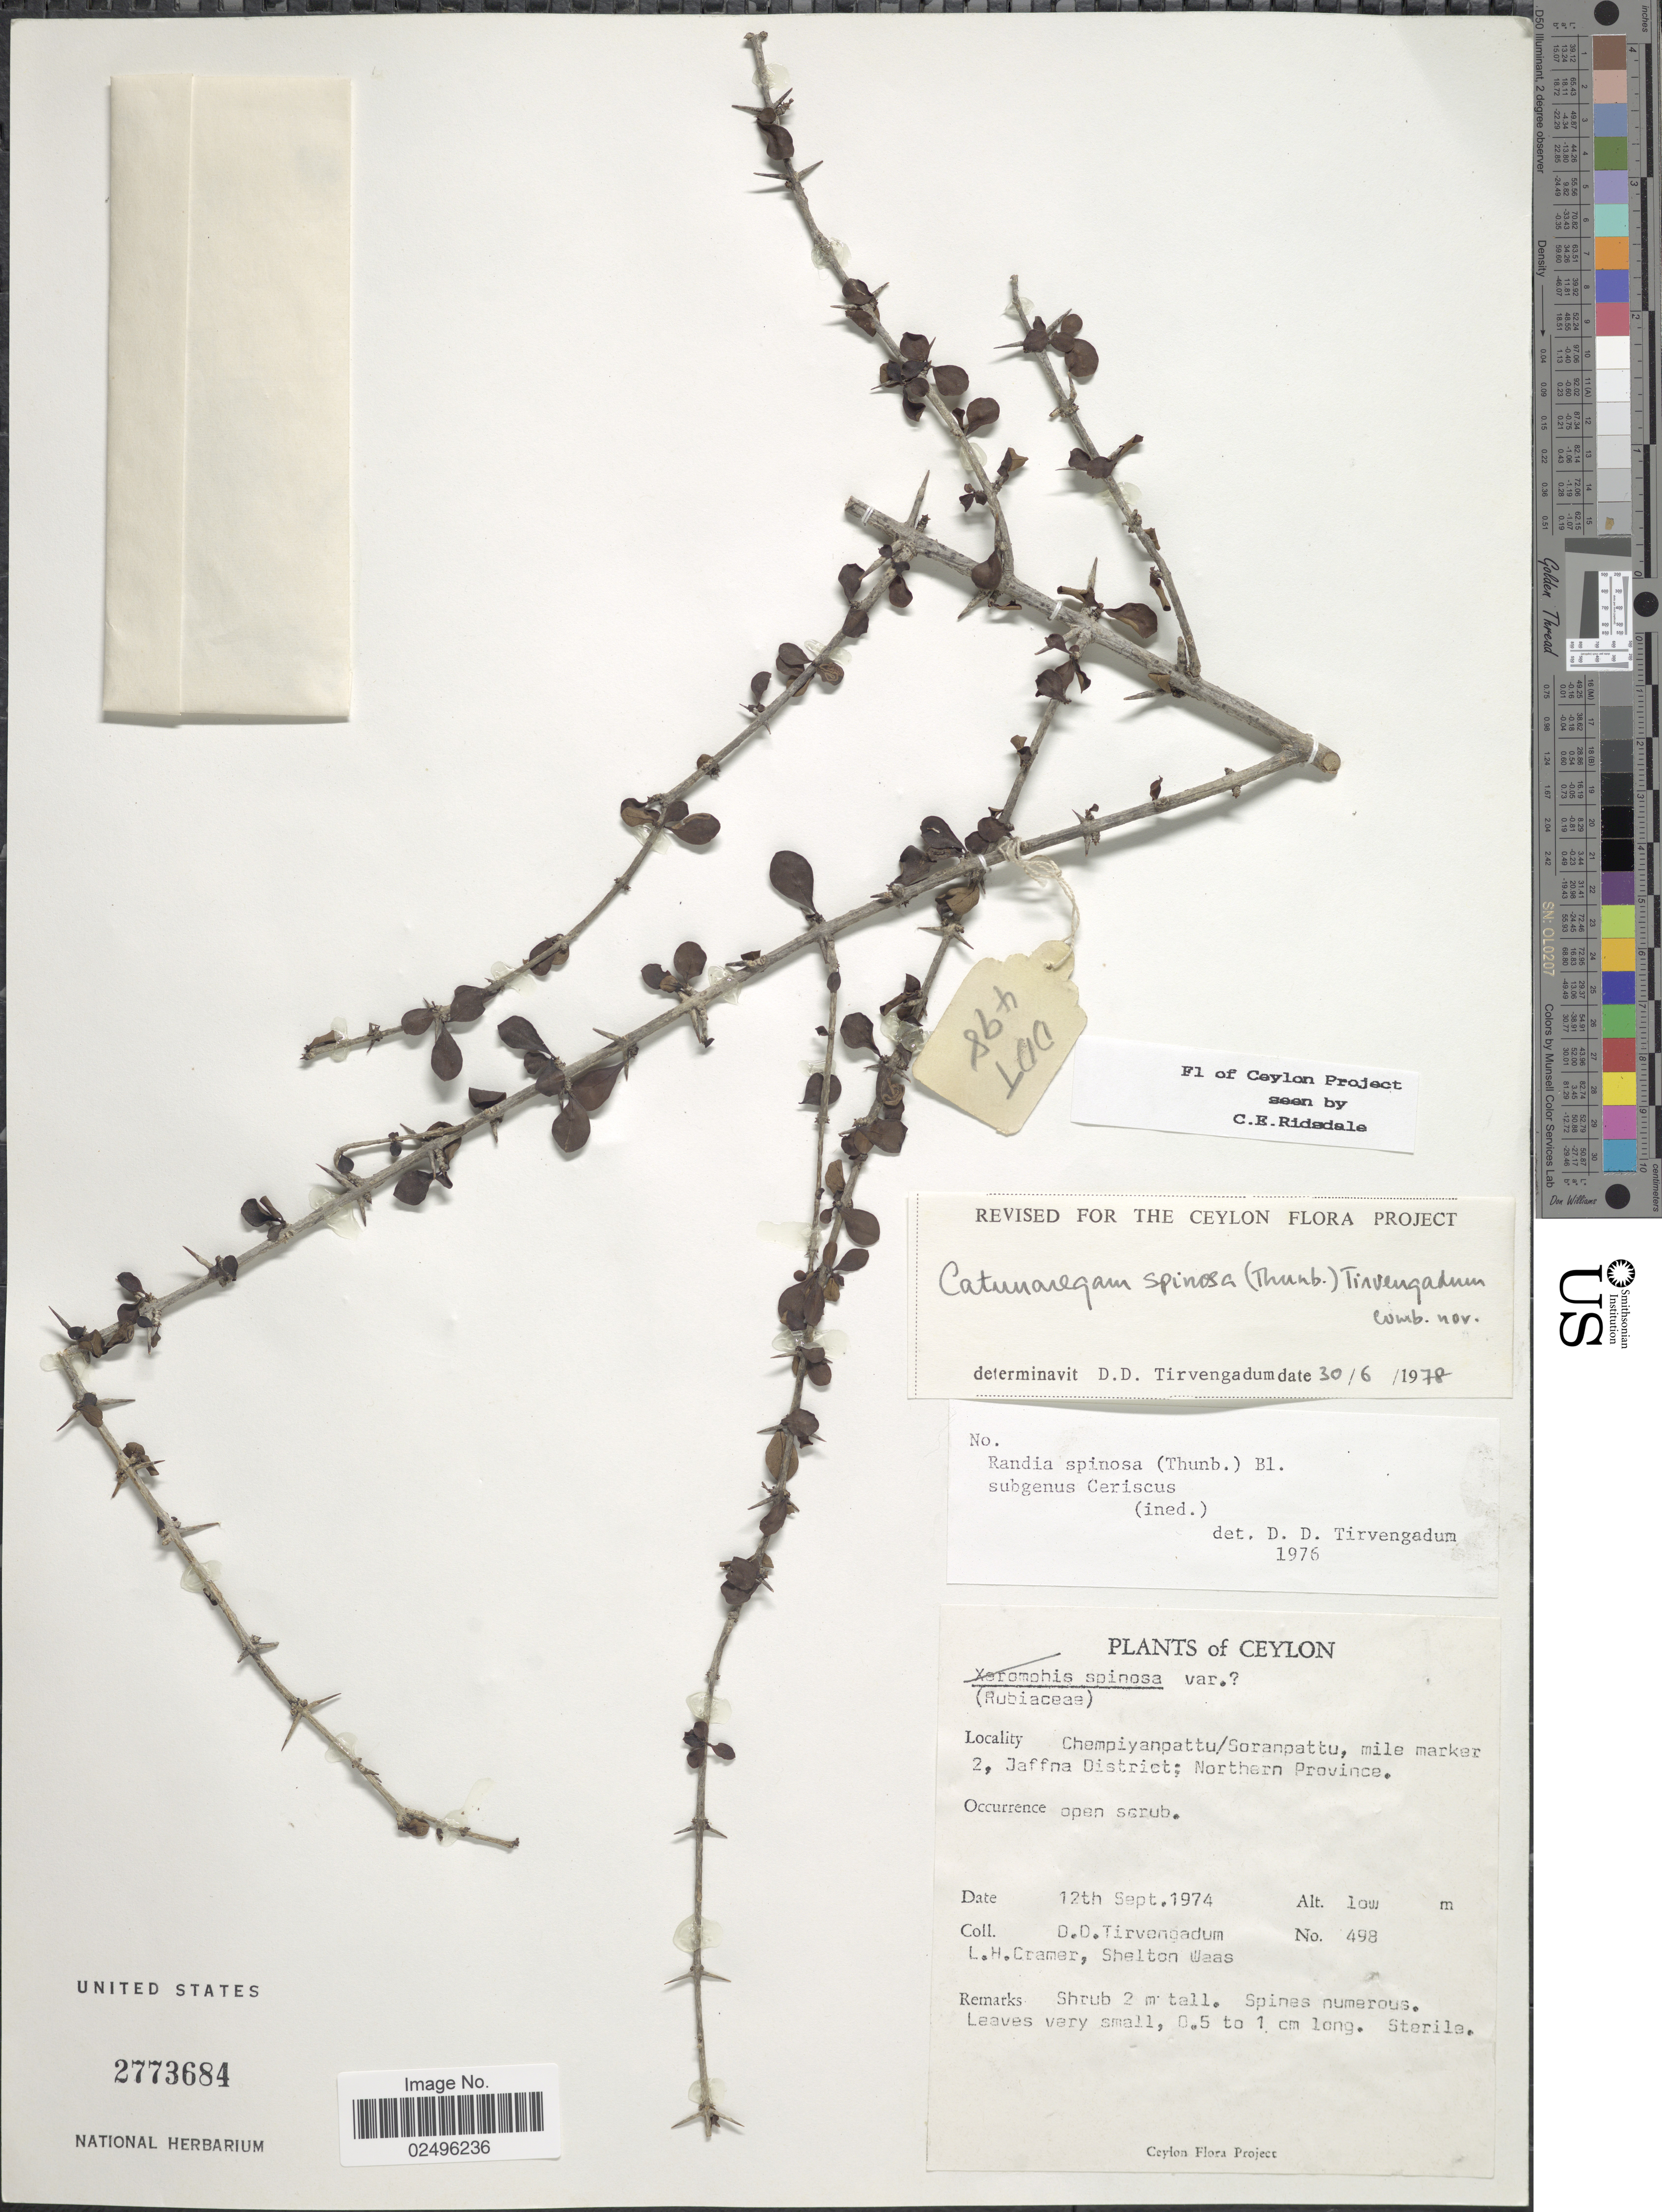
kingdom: Plantae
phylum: Tracheophyta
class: Magnoliopsida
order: Gentianales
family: Rubiaceae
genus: Catunaregam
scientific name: Catunaregam spinosa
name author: (Thunb.) Tirveng.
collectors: D. Tirvengadum, L. H. Cramer & S. Waas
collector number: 498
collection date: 1974-09-12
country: Sri Lanka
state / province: Northern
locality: Ceylon. Chempiyanpattu/Soranpattu, mile marker 2, Jaffna District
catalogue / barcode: US 2773684